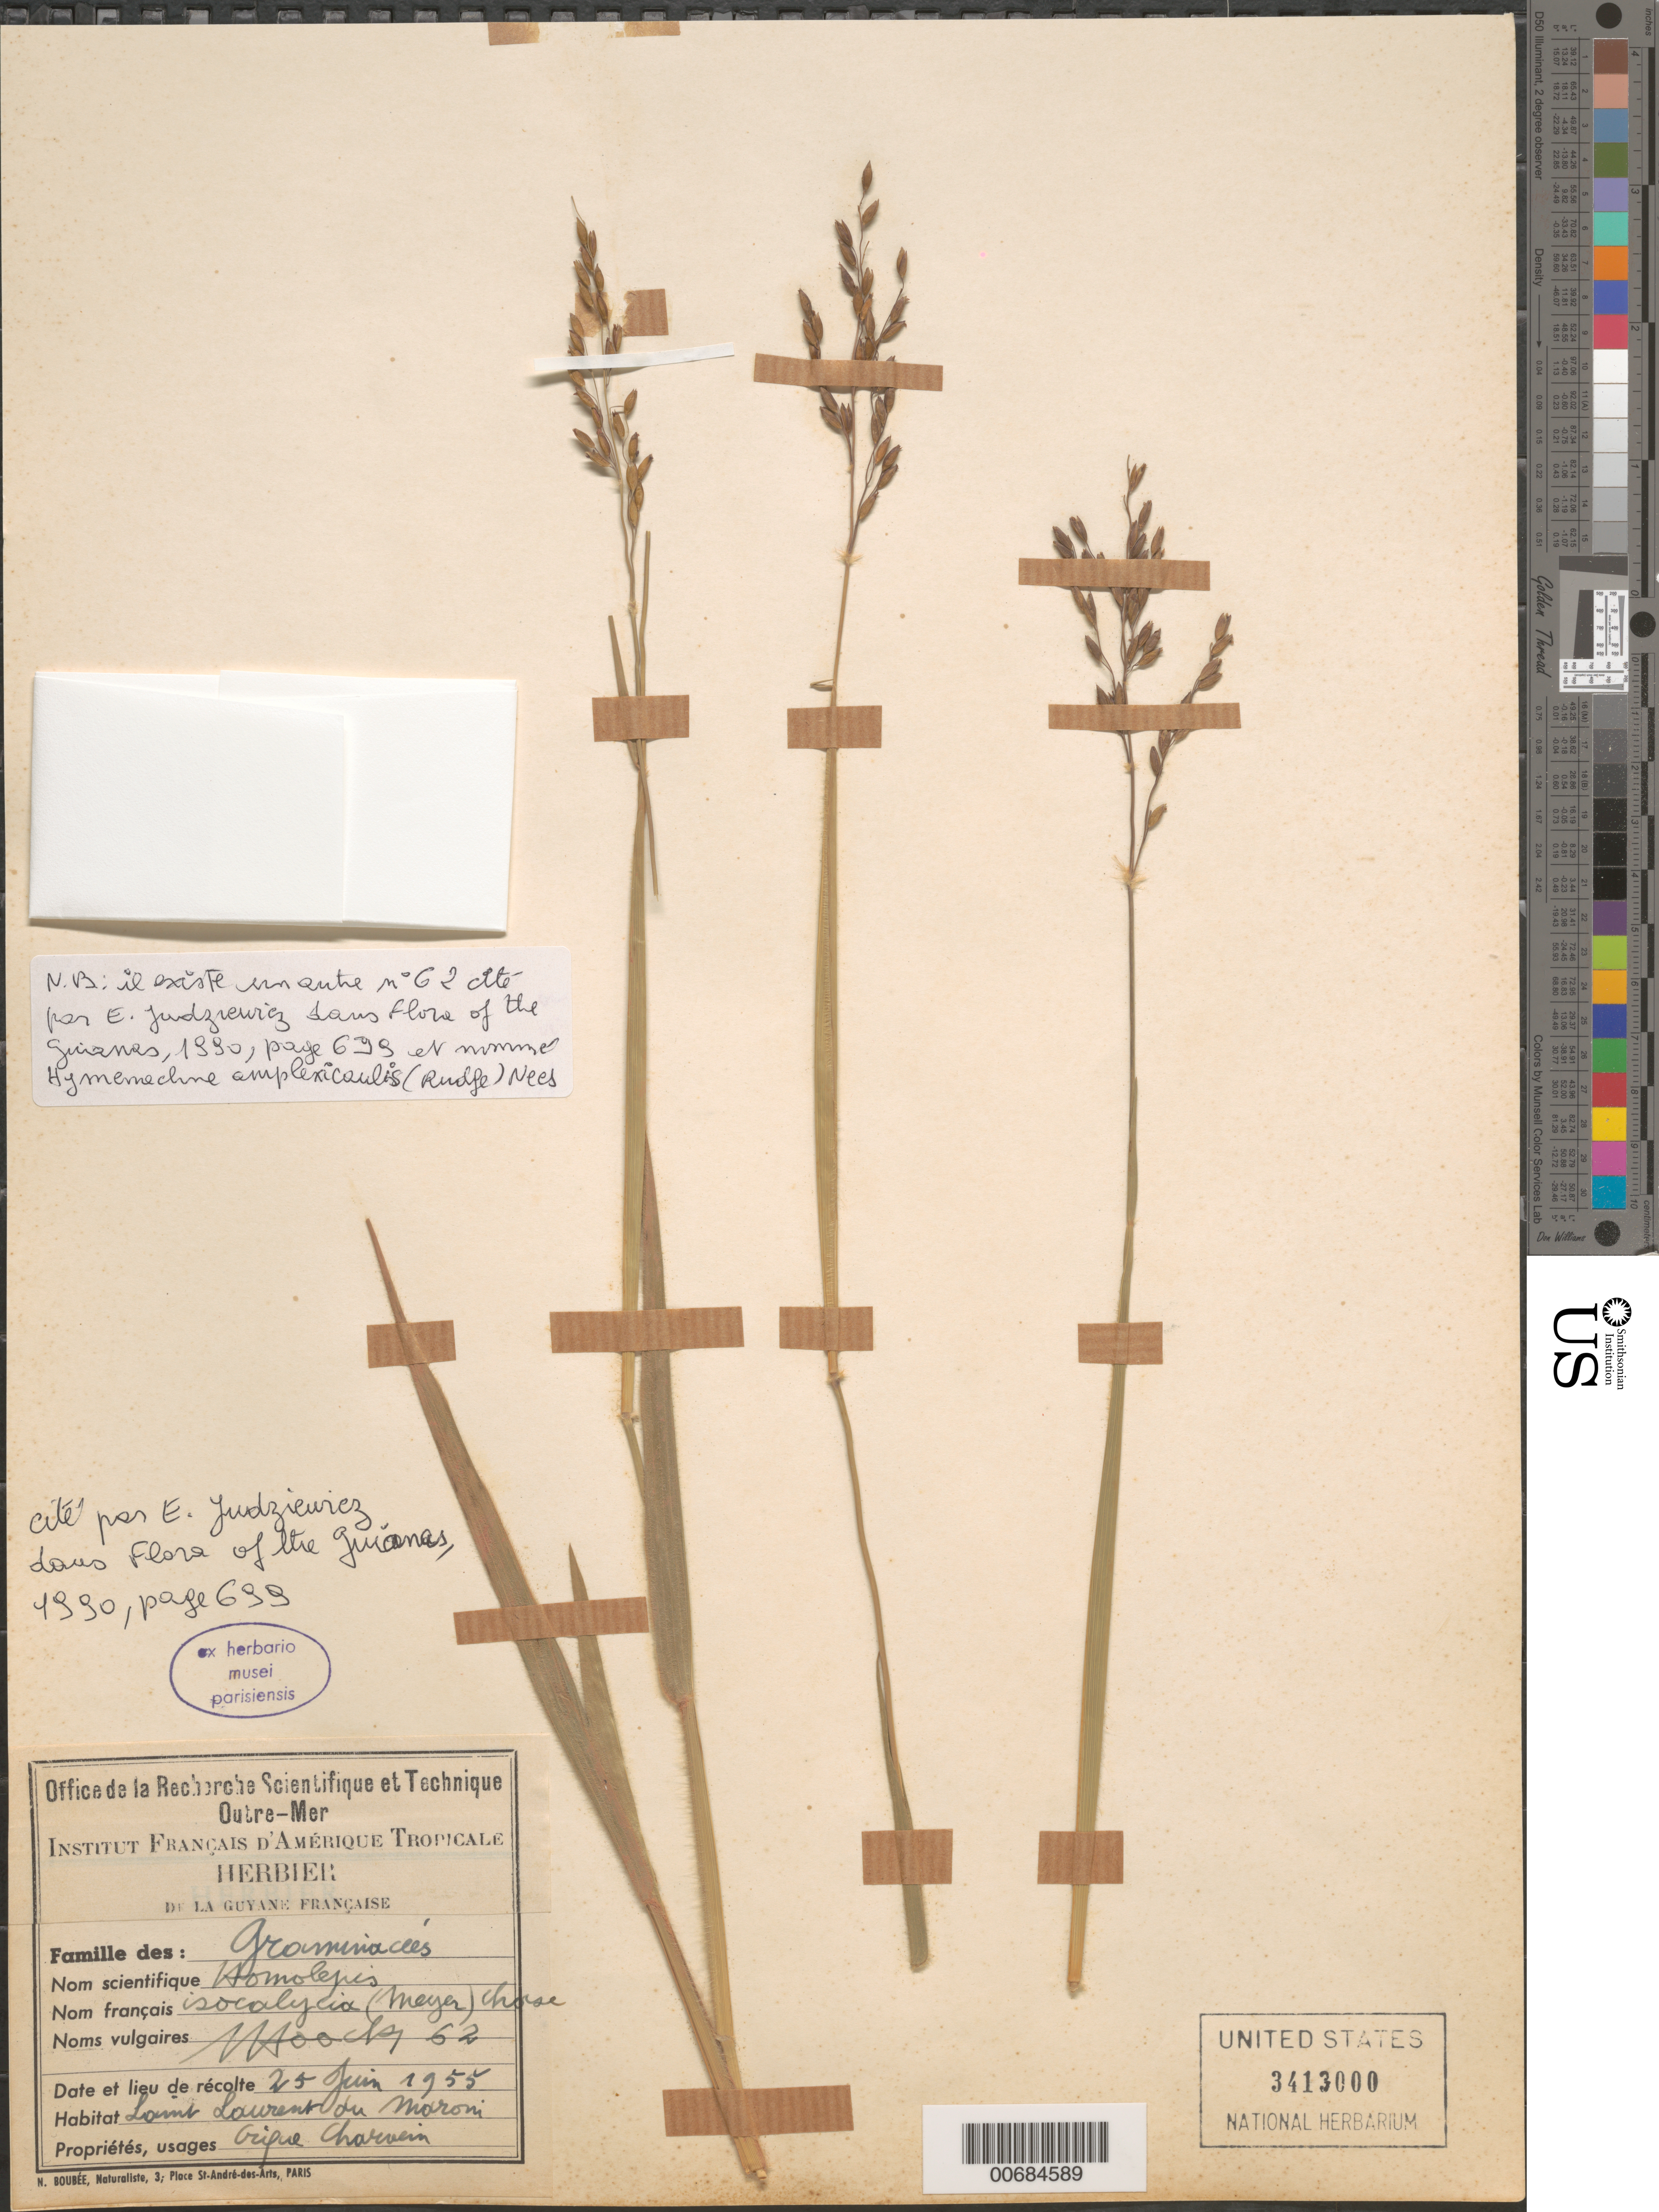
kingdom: Plantae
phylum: Tracheophyta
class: Liliopsida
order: Poales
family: Poaceae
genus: Homolepis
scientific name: Homolepis isocalycia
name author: (G. Mey.) Chase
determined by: Judziewicz, E. J.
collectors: J. Hoock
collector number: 62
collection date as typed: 25-Jun-55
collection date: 1955-06-25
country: French Guiana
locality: Saint Laurent du Maroni, Crique Charvein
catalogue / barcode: US 3413000